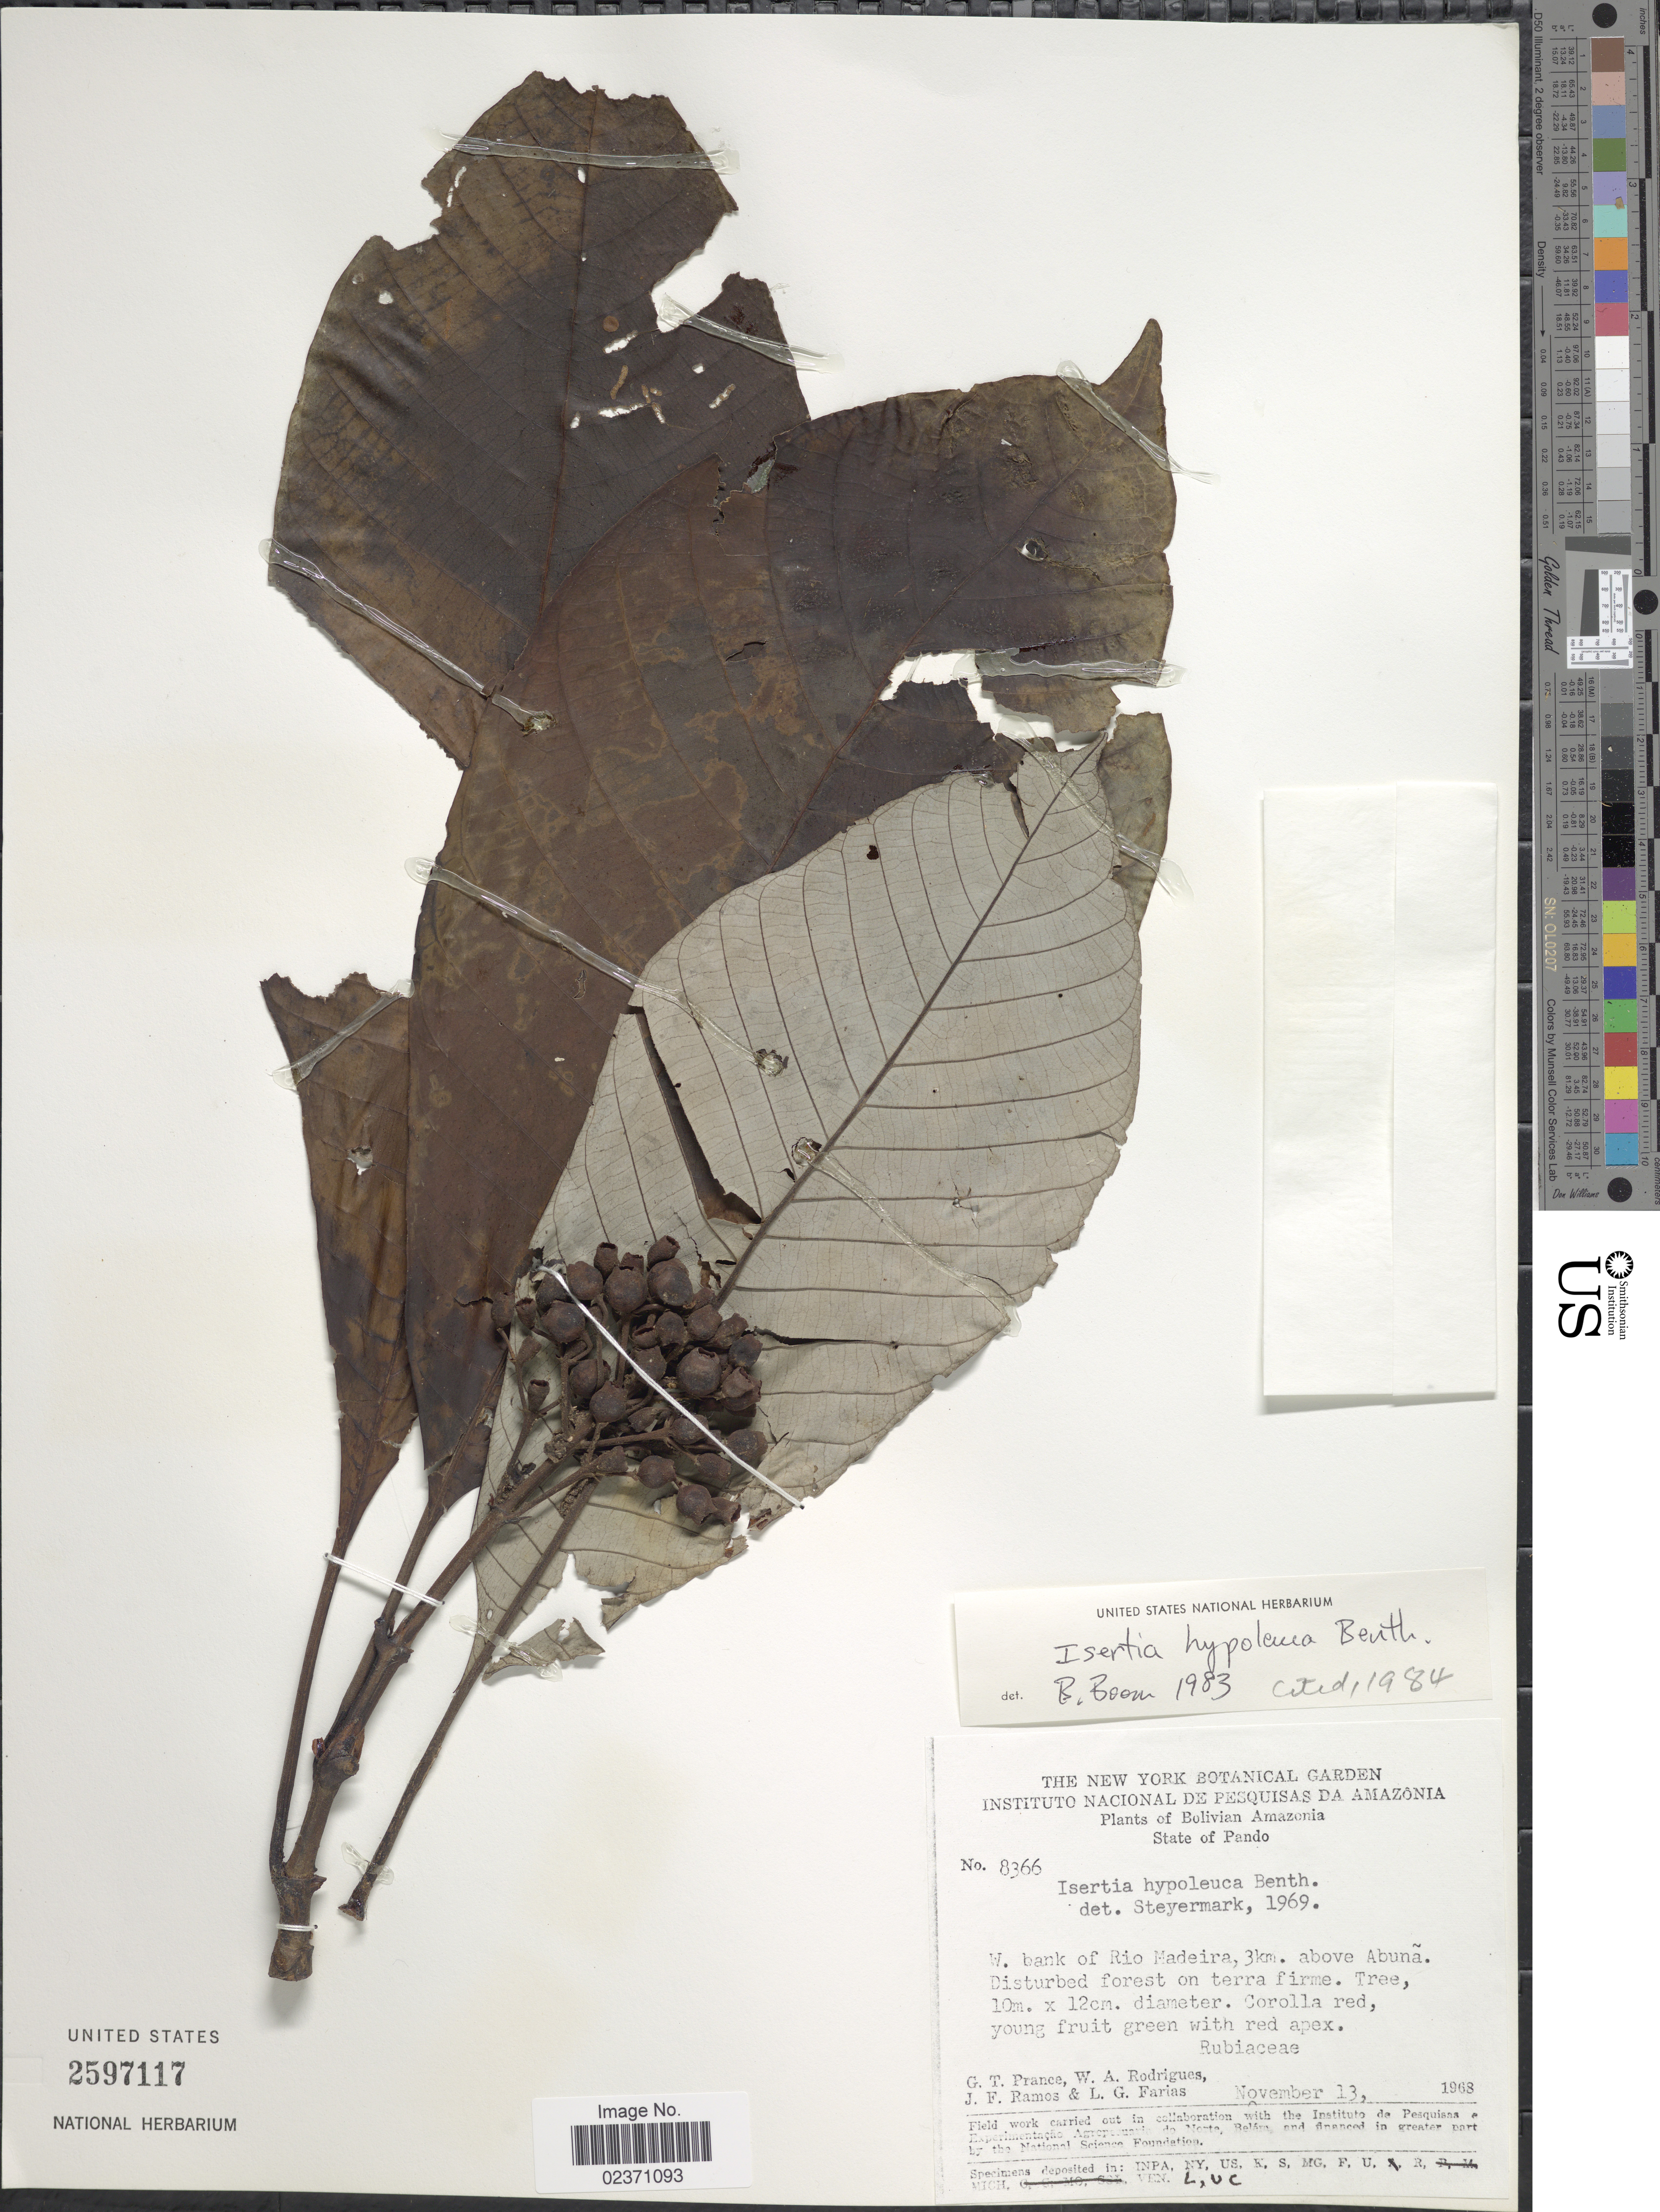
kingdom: Plantae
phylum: Tracheophyta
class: Magnoliopsida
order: Gentianales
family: Rubiaceae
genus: Isertia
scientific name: Isertia hypoleuca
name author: Benth.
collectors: G. T. Prance, W. A. Rodrigues, J. F. Ramos & L. G. Farias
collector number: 8366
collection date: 1968-11-13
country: Bolivia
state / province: Pando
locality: Bolovian Amazonia. W. bank of Rio Madeira, 3km. above Abuna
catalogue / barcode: US 2597117